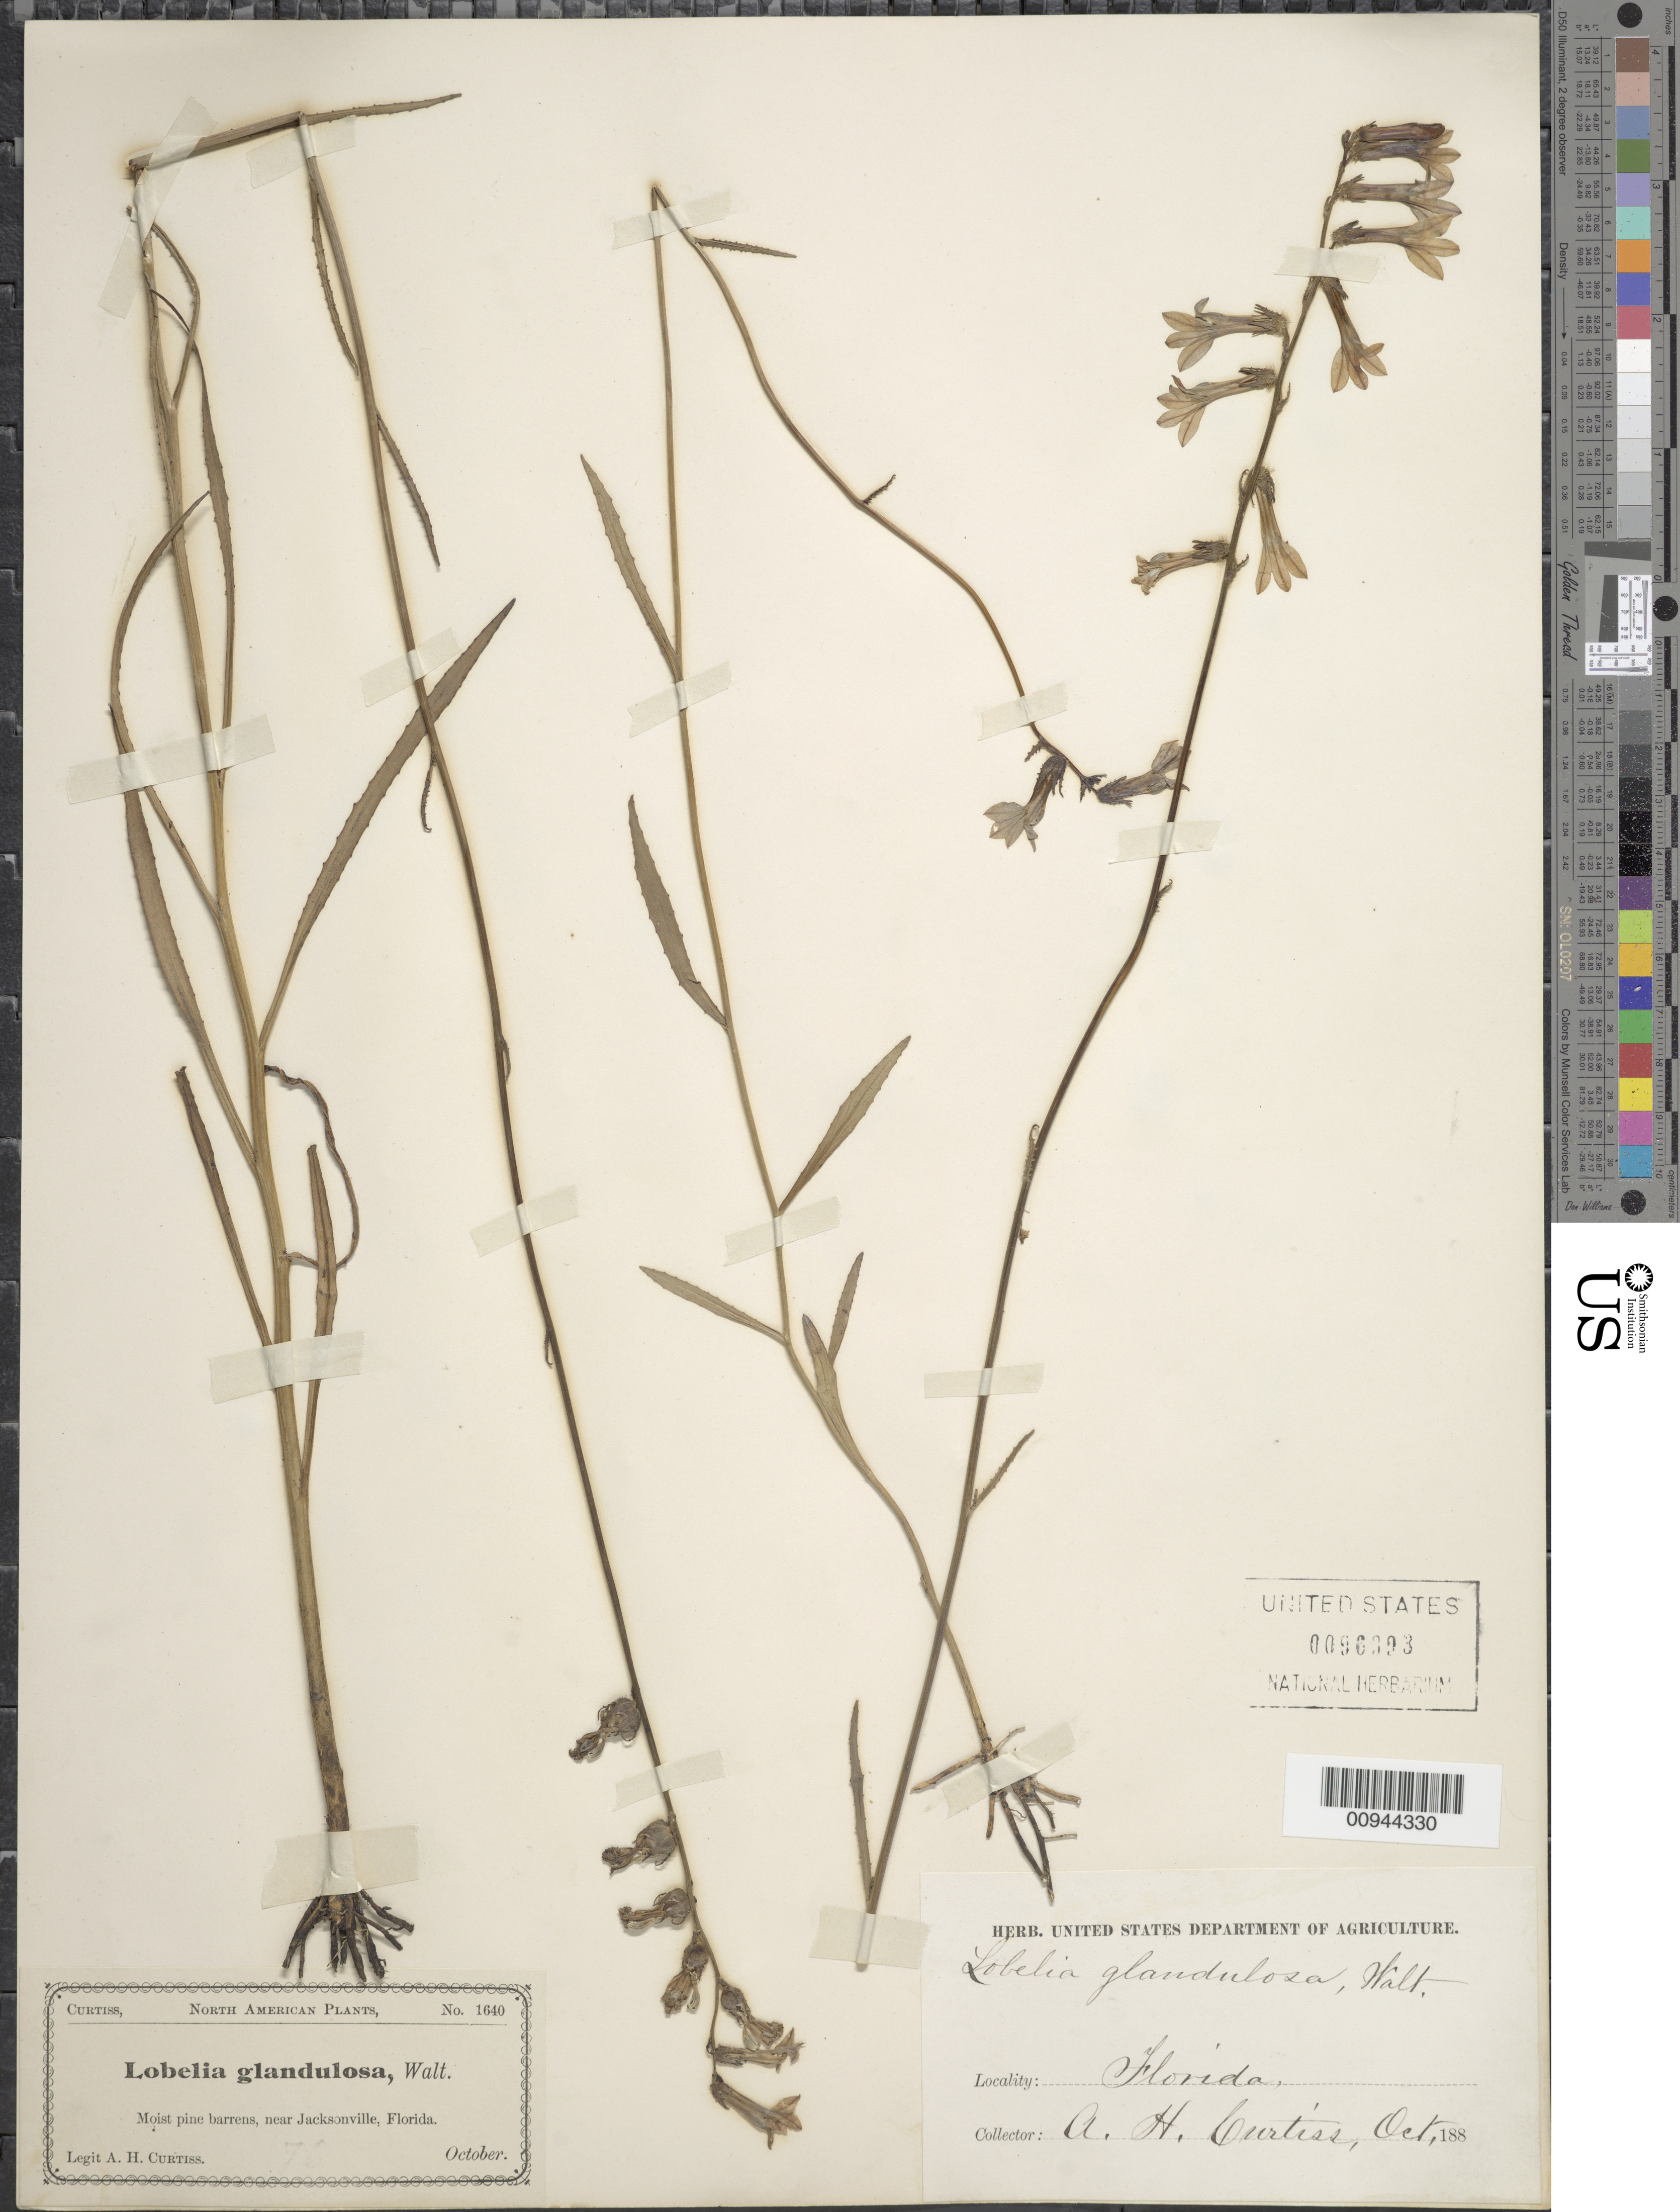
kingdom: Plantae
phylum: Tracheophyta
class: Magnoliopsida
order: Asterales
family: Campanulaceae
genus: Lobelia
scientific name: Lobelia glandulosa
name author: Walter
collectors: A. H. Curtiss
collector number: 1640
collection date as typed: October 188-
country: United States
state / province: Florida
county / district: Duval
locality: Near Jacksonville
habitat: moist pine barrens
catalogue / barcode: US 96393